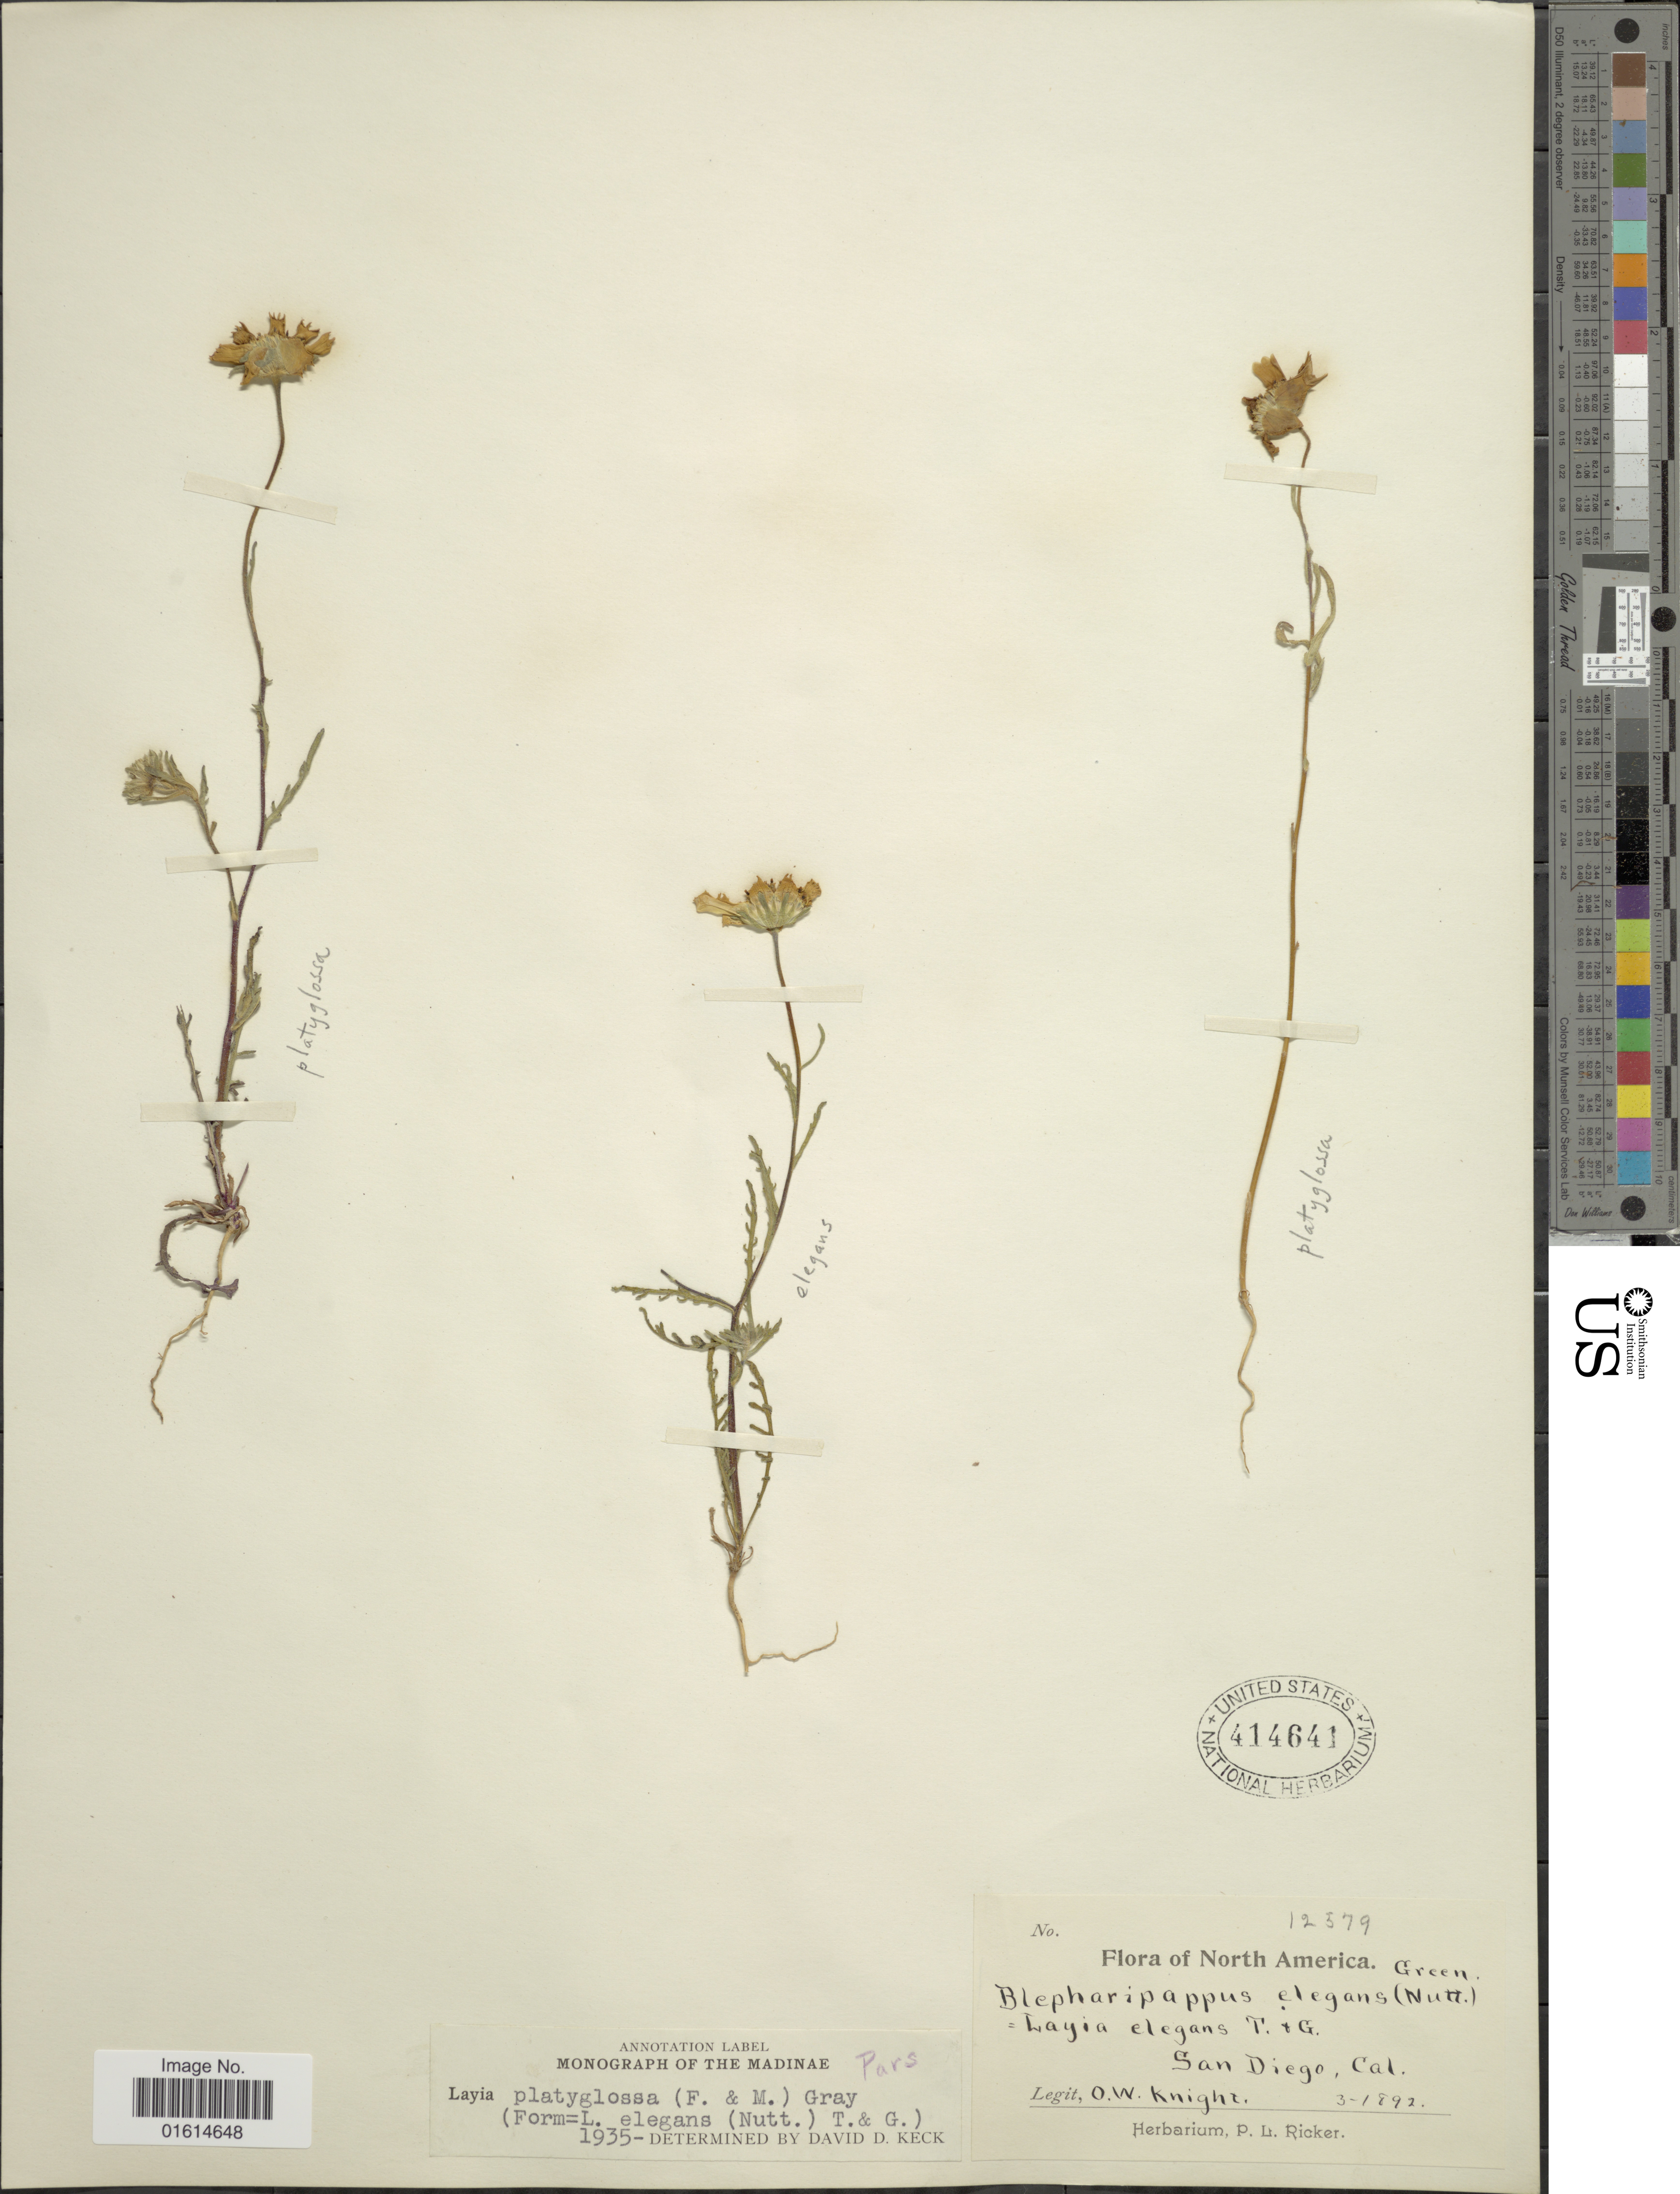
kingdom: Plantae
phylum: Tracheophyta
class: Magnoliopsida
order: Asterales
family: Asteraceae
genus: Layia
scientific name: Layia platyglossa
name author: (Fisch.) A. Gray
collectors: O. Knight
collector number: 12579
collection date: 1892-03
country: United States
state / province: California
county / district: San Diego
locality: North America, San Diego, Cal.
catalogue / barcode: US 414641